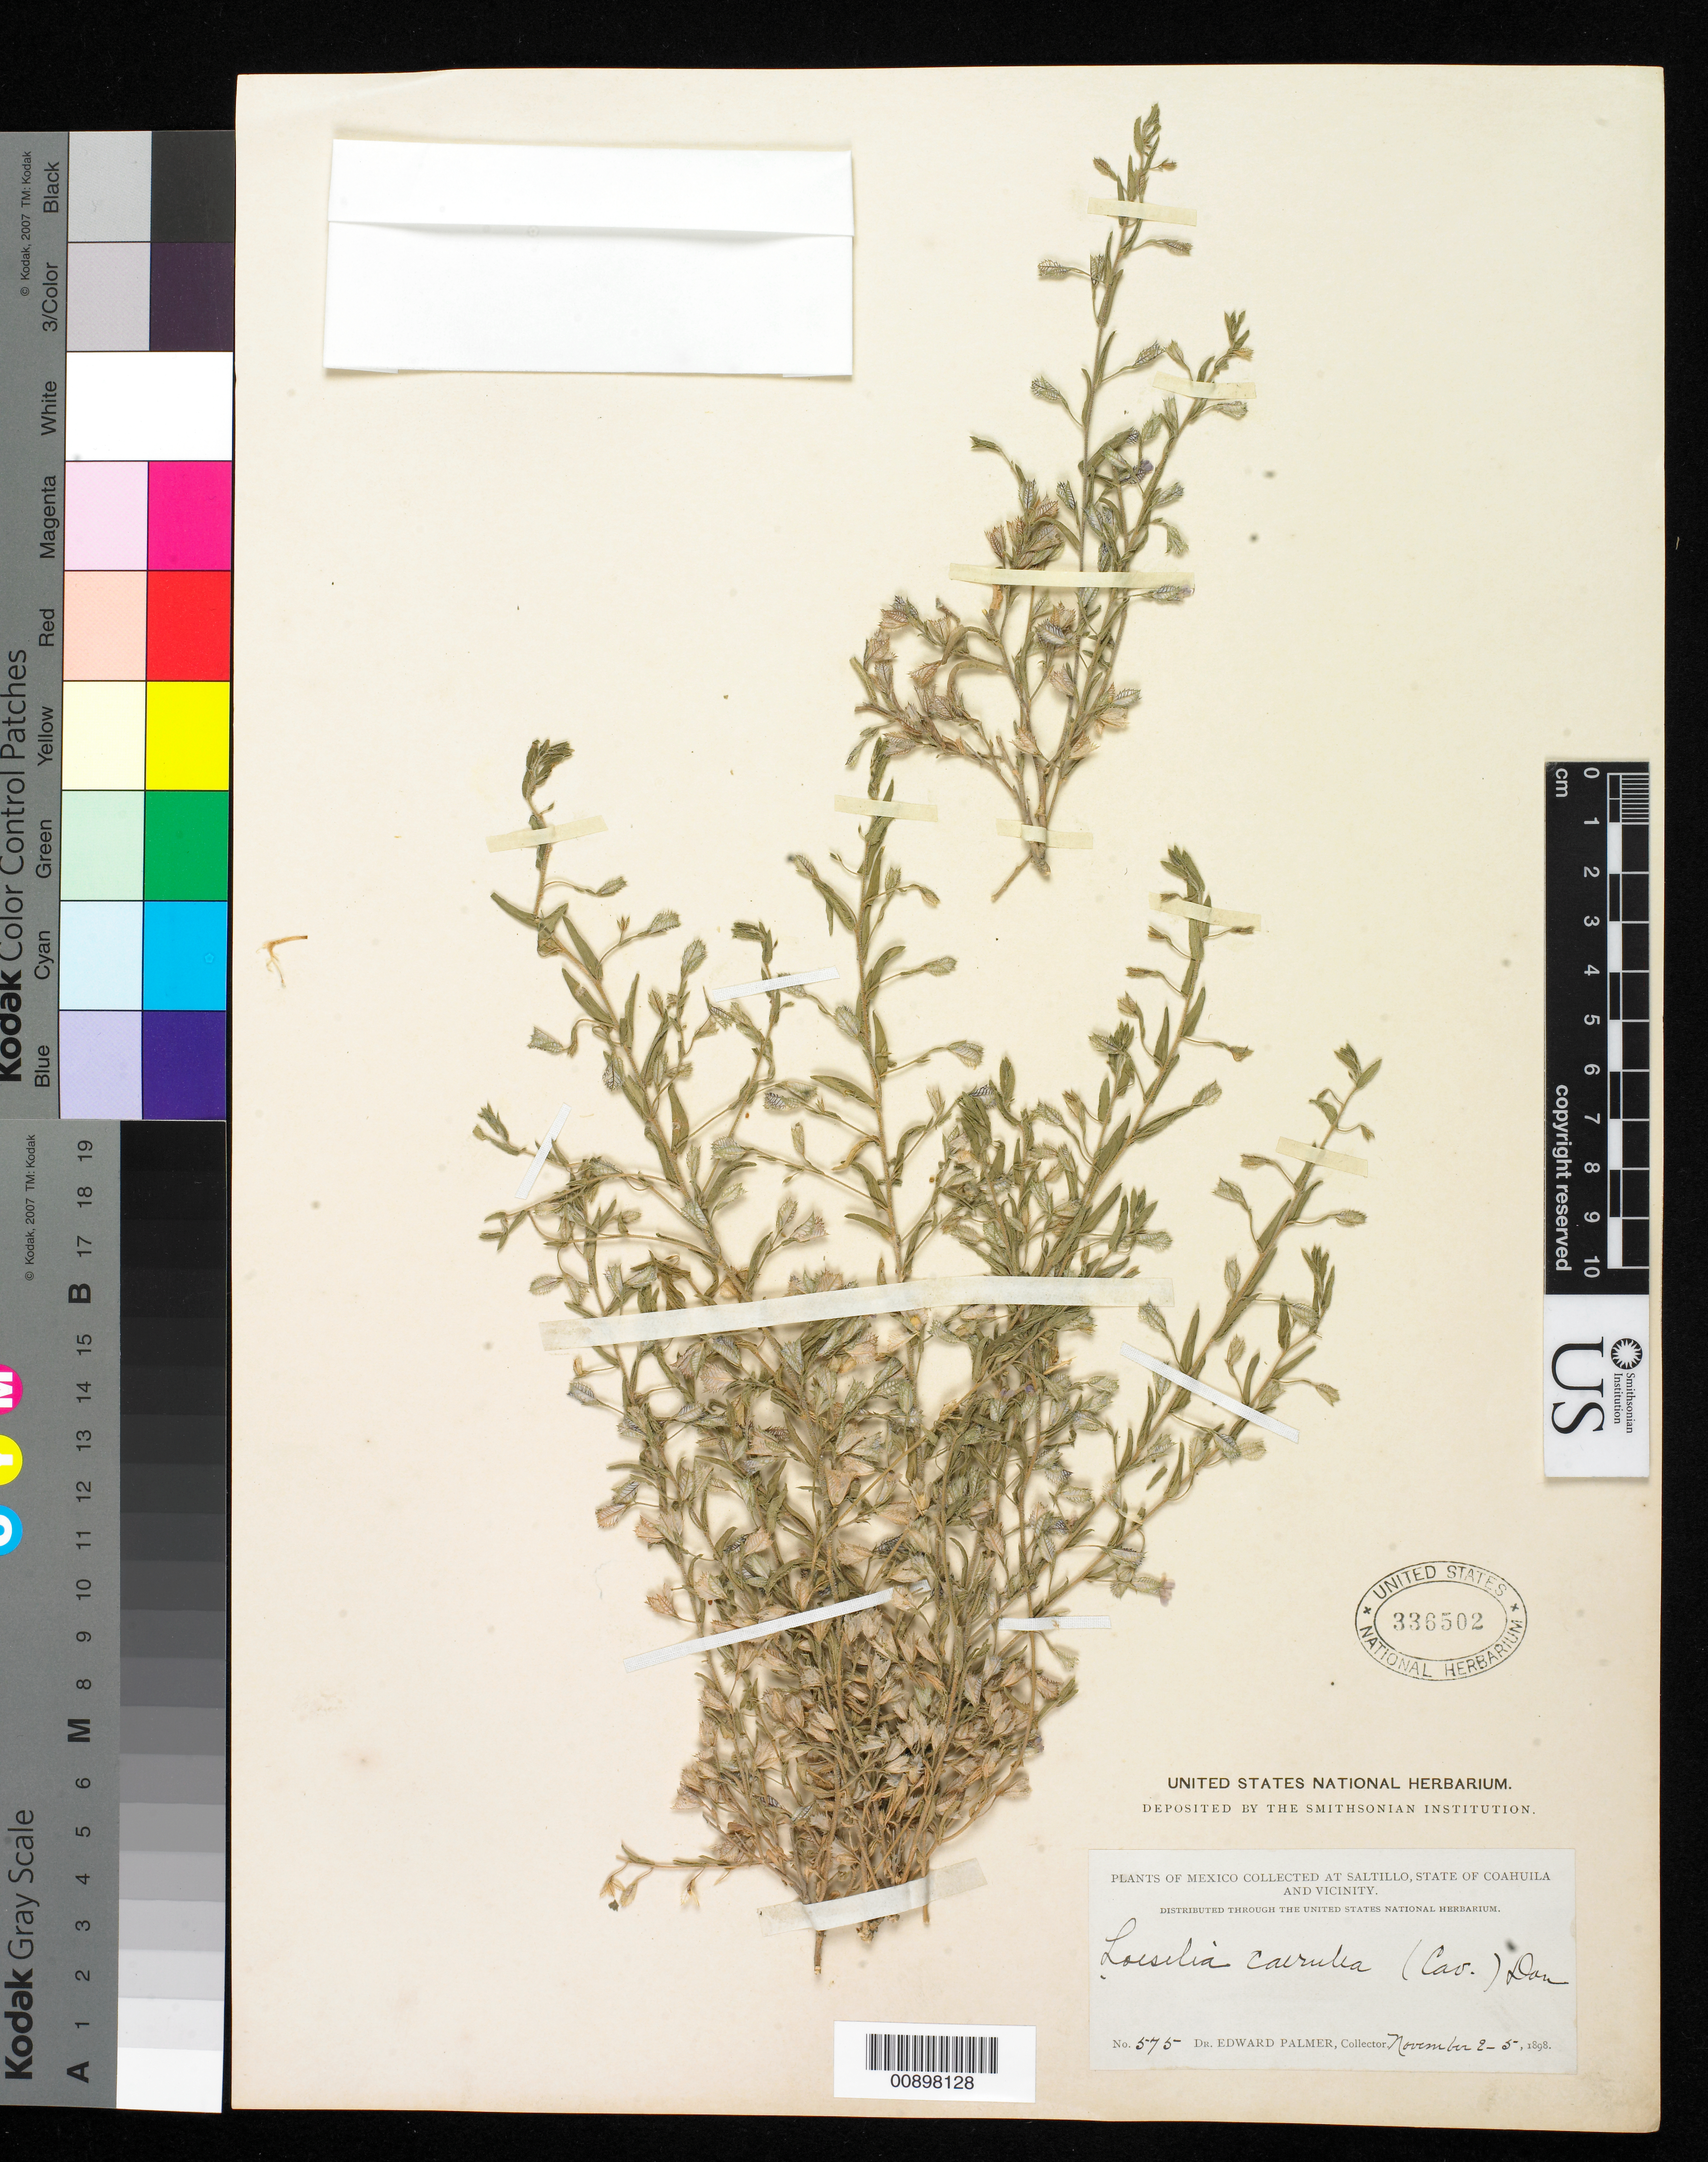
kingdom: Plantae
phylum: Tracheophyta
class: Magnoliopsida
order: Ericales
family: Polemoniaceae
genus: Loeselia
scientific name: Loeselia caerulea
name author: (Cav.) G. Don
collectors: E. Palmer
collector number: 575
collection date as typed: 02 Nov 1898 to 05 Nov 1898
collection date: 1898-11-02/1898-11-05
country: Mexico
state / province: Coahuila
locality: Saltillo, Coahuila and vicinity.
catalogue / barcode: US 336502